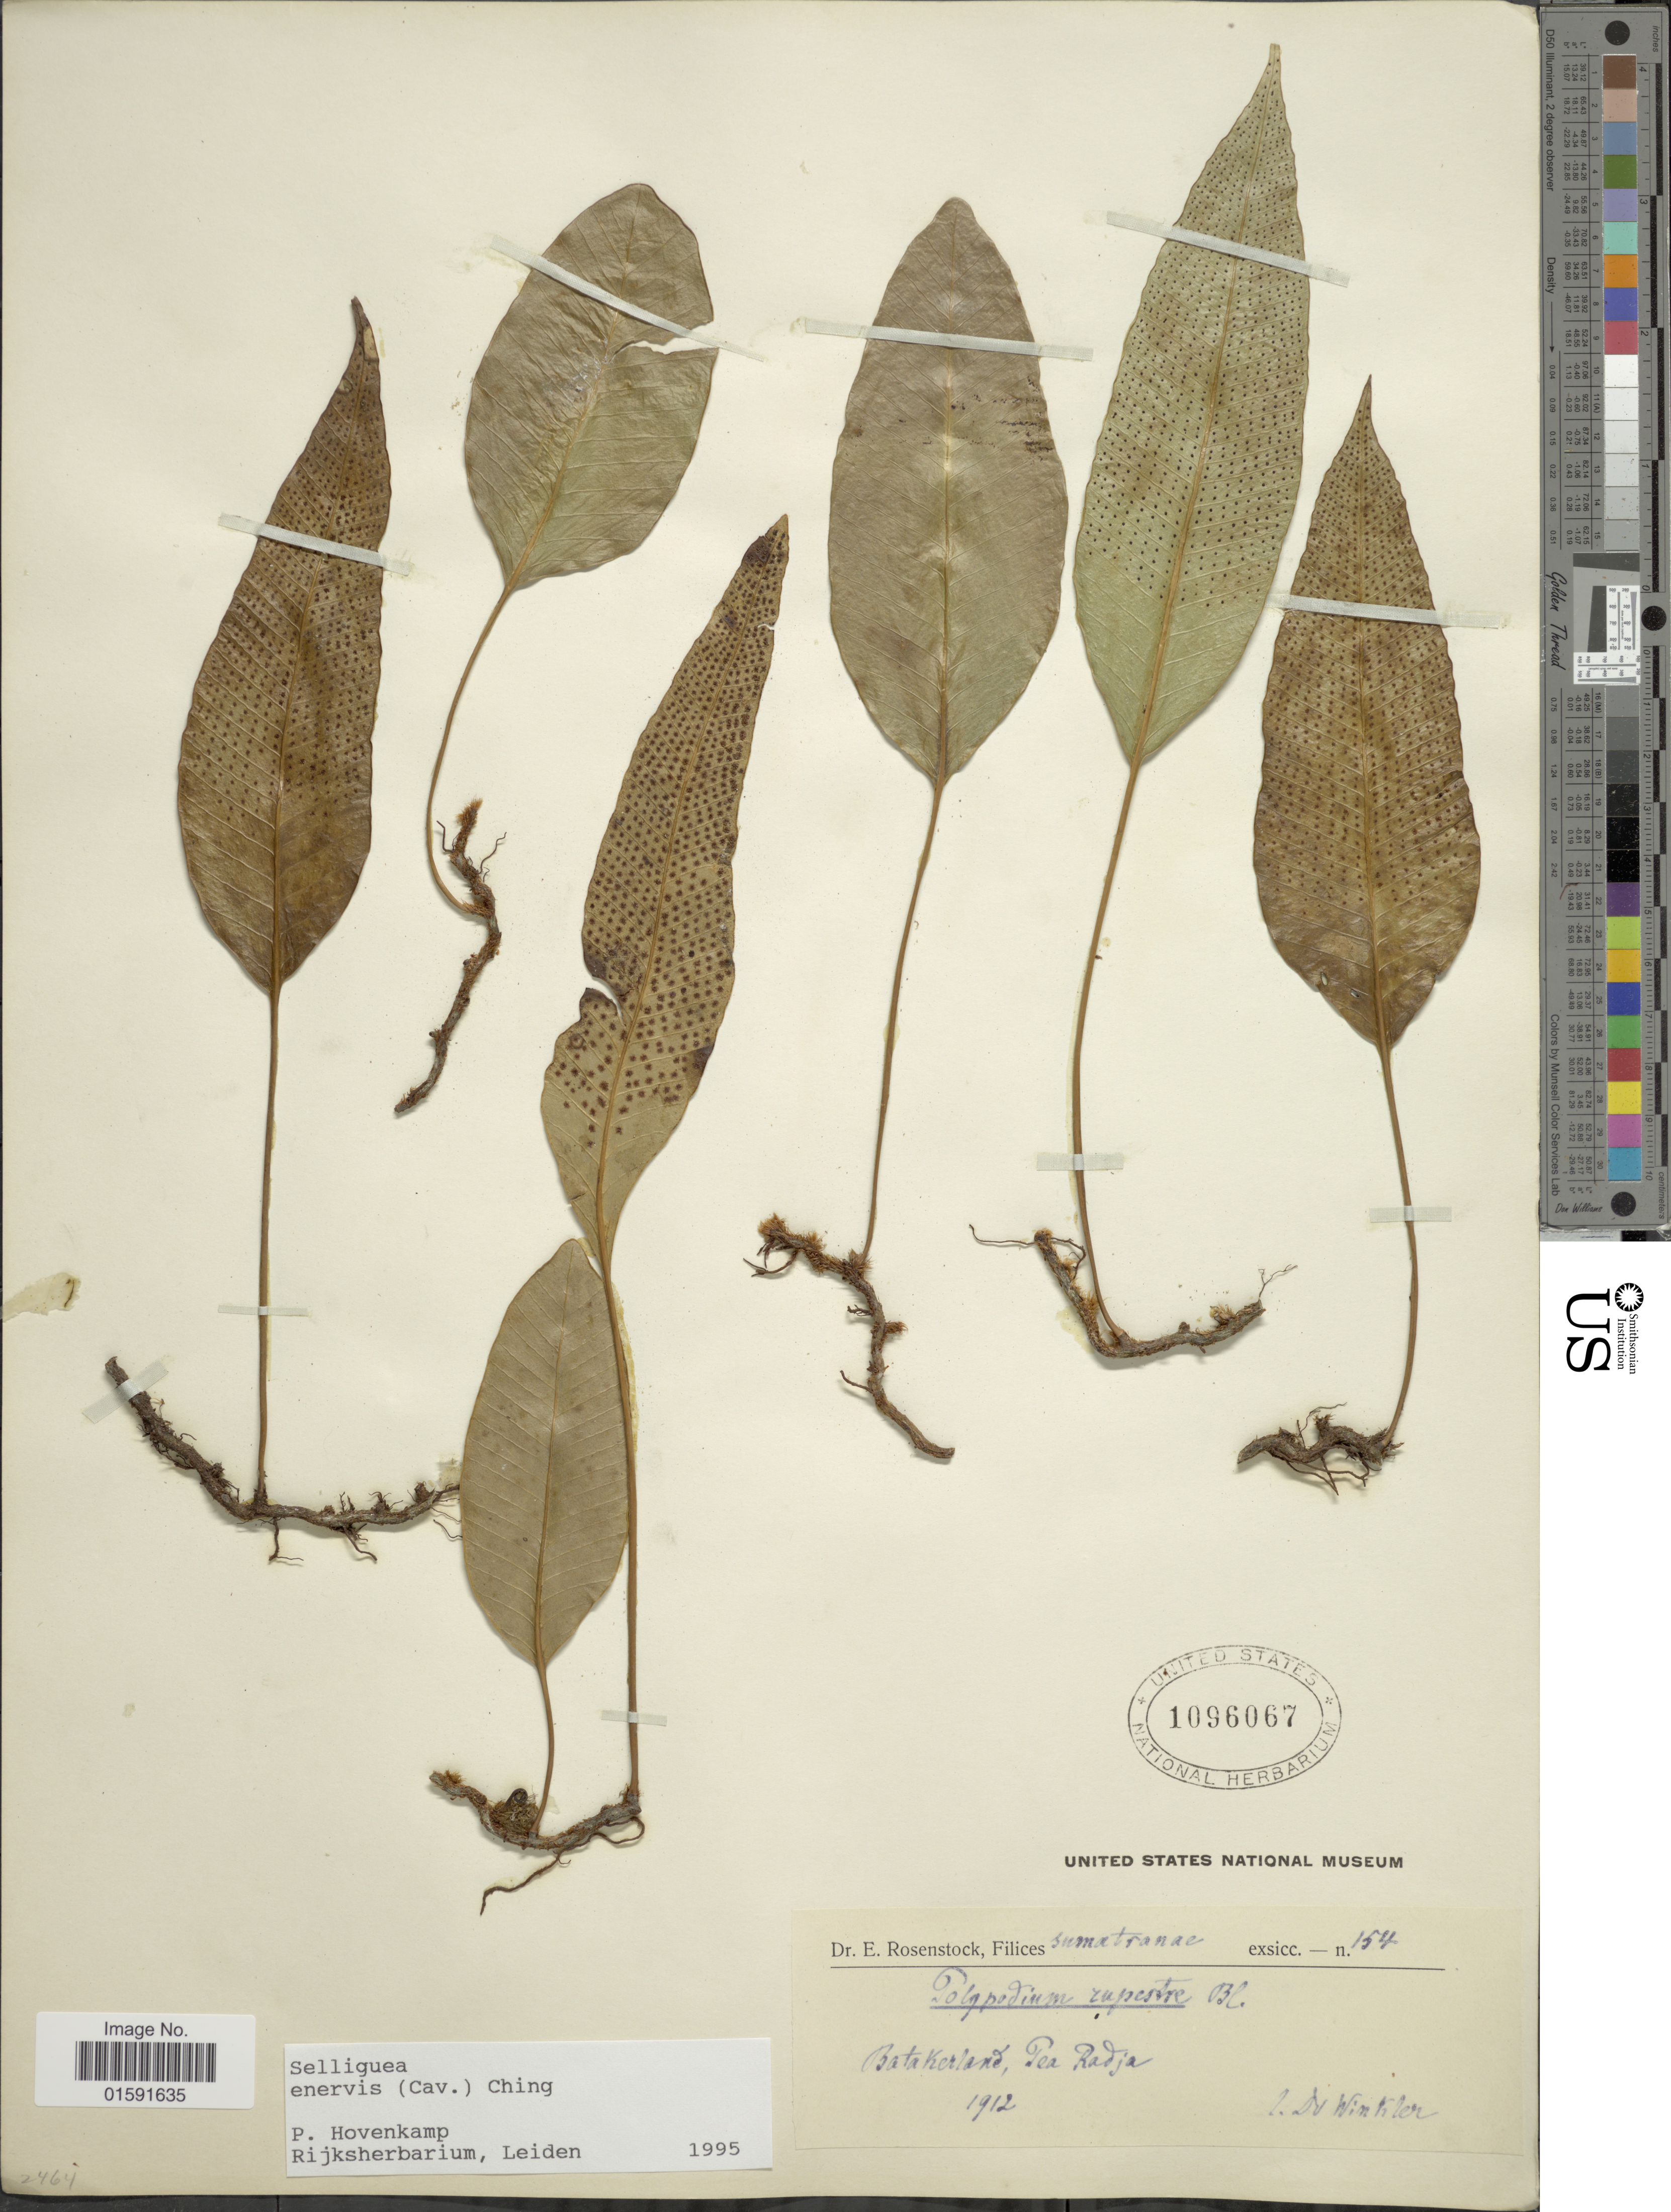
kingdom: Plantae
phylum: Tracheophyta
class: Polypodiopsida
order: Polypodiales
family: Polypodiaceae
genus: Selliguea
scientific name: Selliguea enervis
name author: (Cav.) Ching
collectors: -. Winkler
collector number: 154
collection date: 1912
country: Indonesia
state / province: Sumatra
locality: Batakerland, Pea Radja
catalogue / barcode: US 1096067